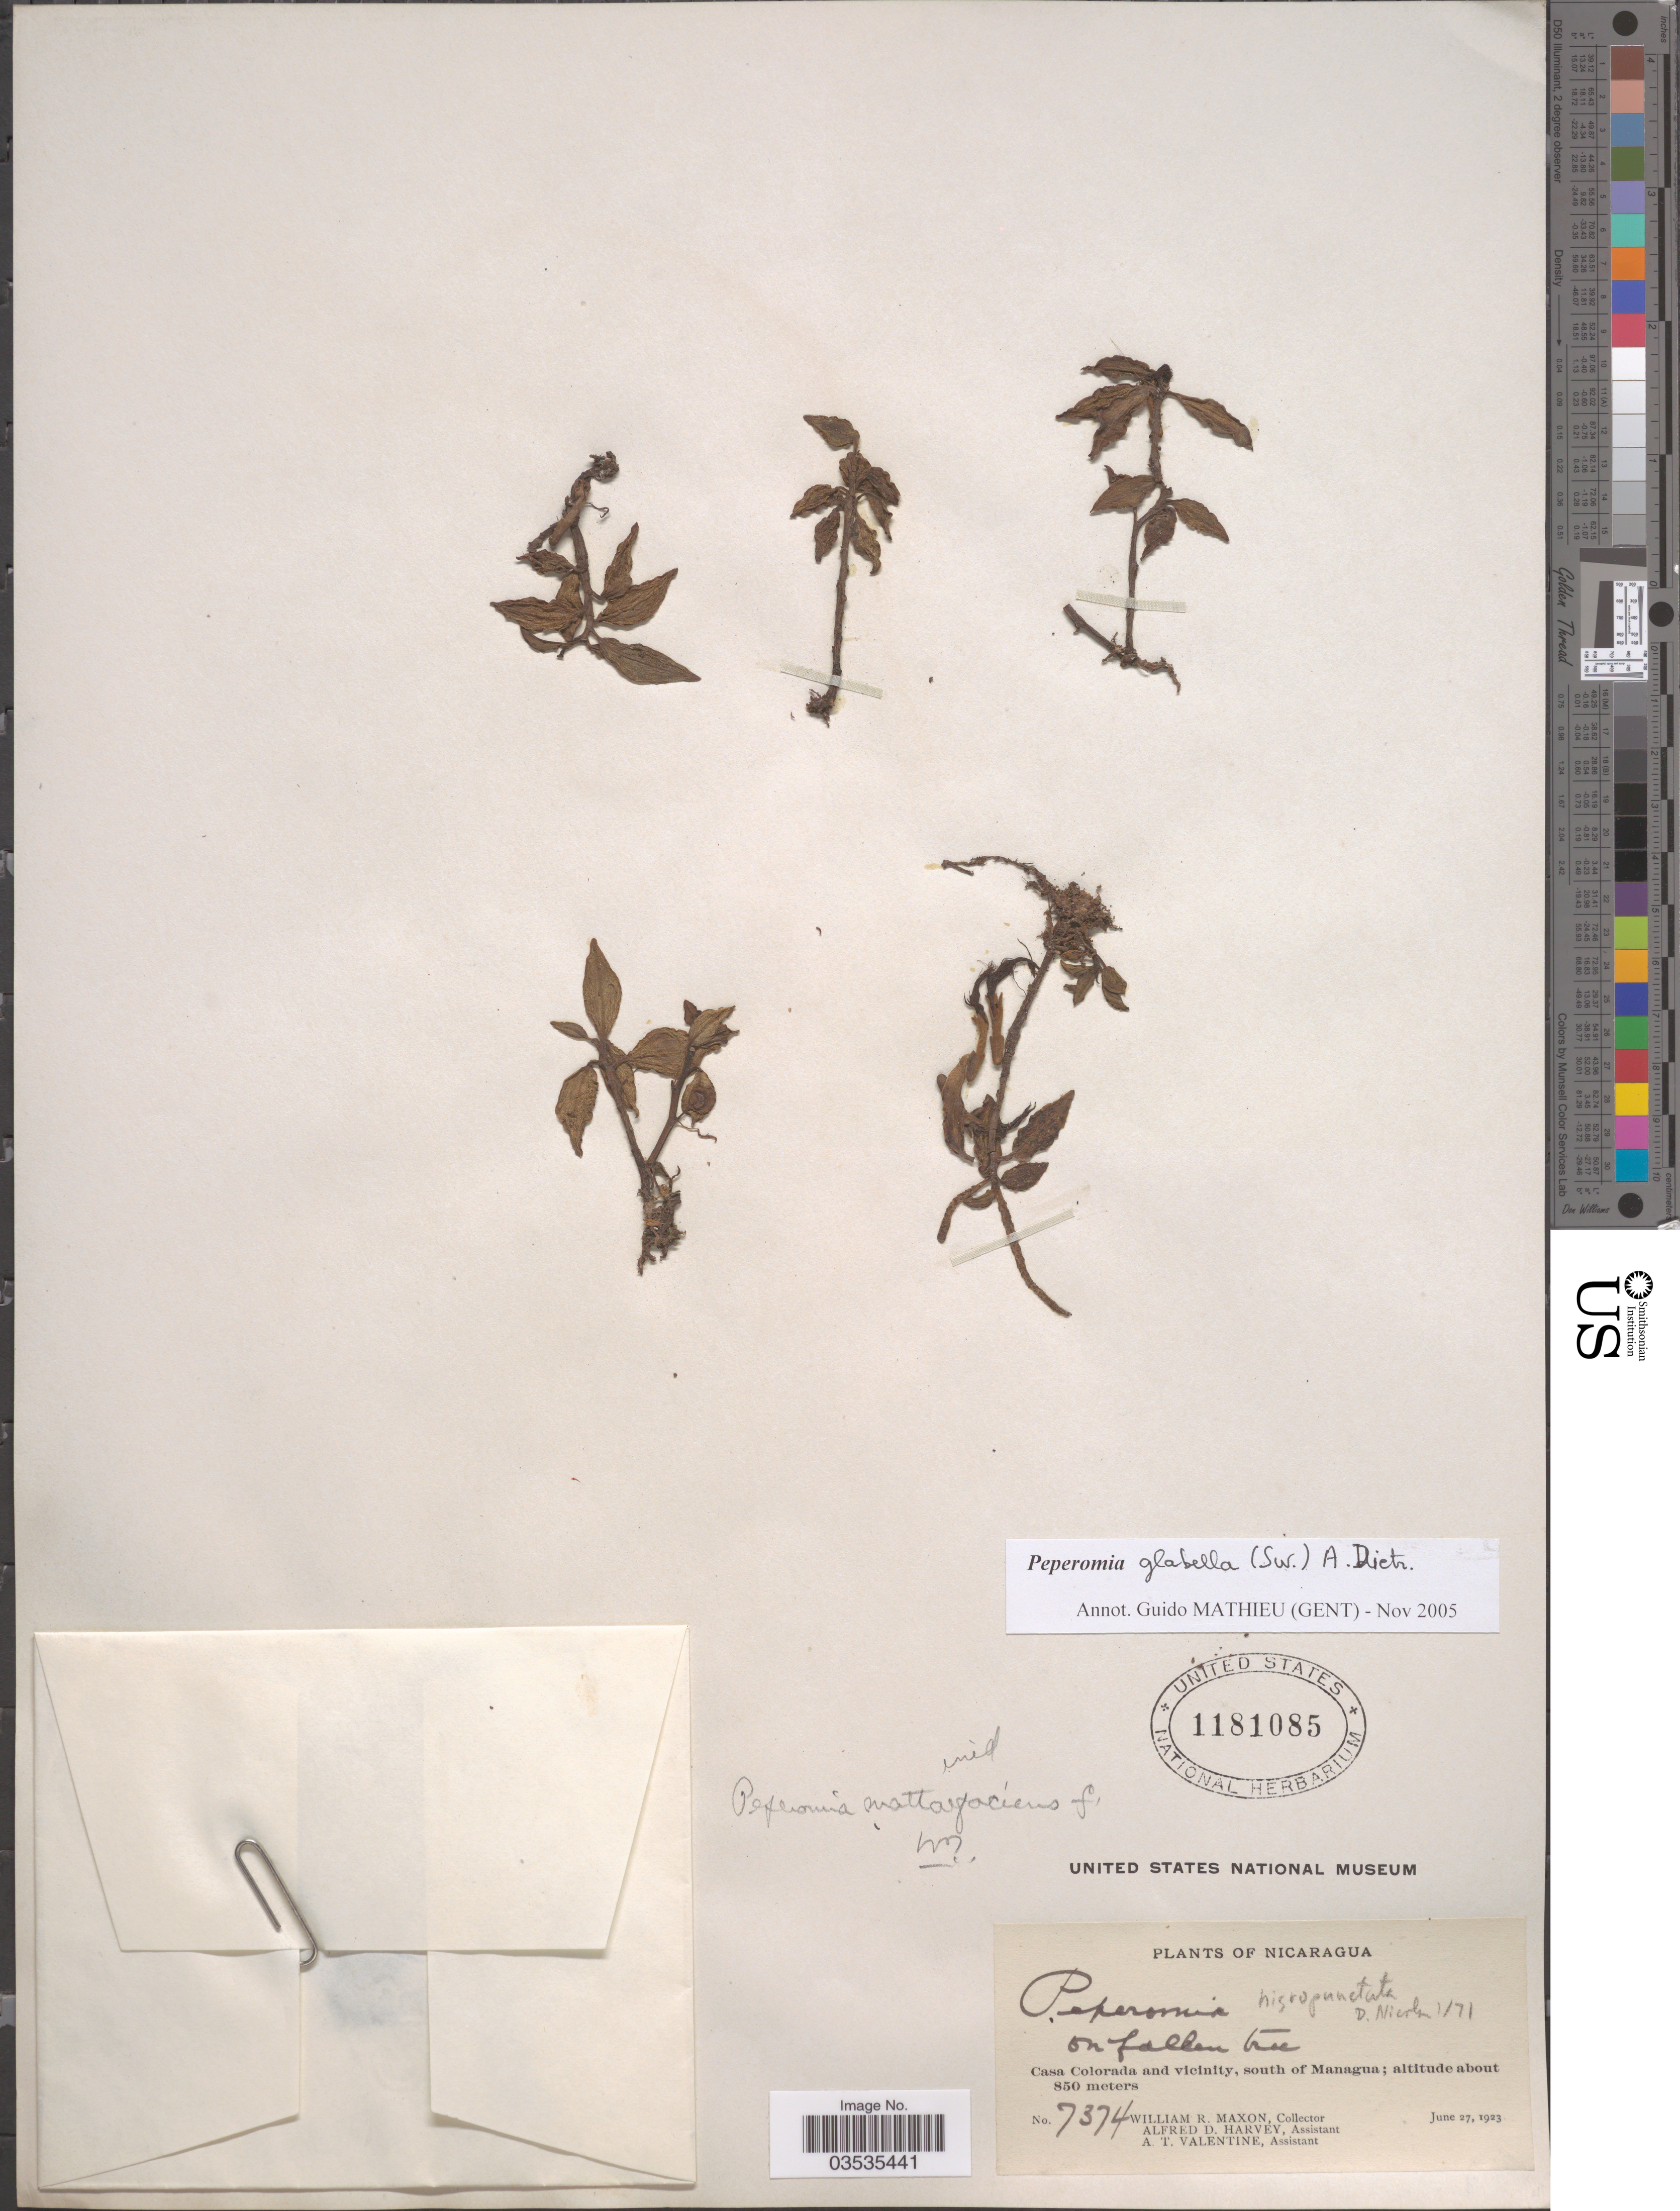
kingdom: Plantae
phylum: Tracheophyta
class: Magnoliopsida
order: Piperales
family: Piperaceae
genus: Peperomia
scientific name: Peperomia san-felipensis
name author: C. DC.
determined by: Jiménez, José Estaban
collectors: W. R. Maxon, A. D. Harvey & A. Valentine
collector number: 7374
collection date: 1923-06-27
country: Nicaragua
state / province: Managua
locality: Casa Colorada and vicinity, south of Managua.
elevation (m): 850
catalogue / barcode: US 1181085